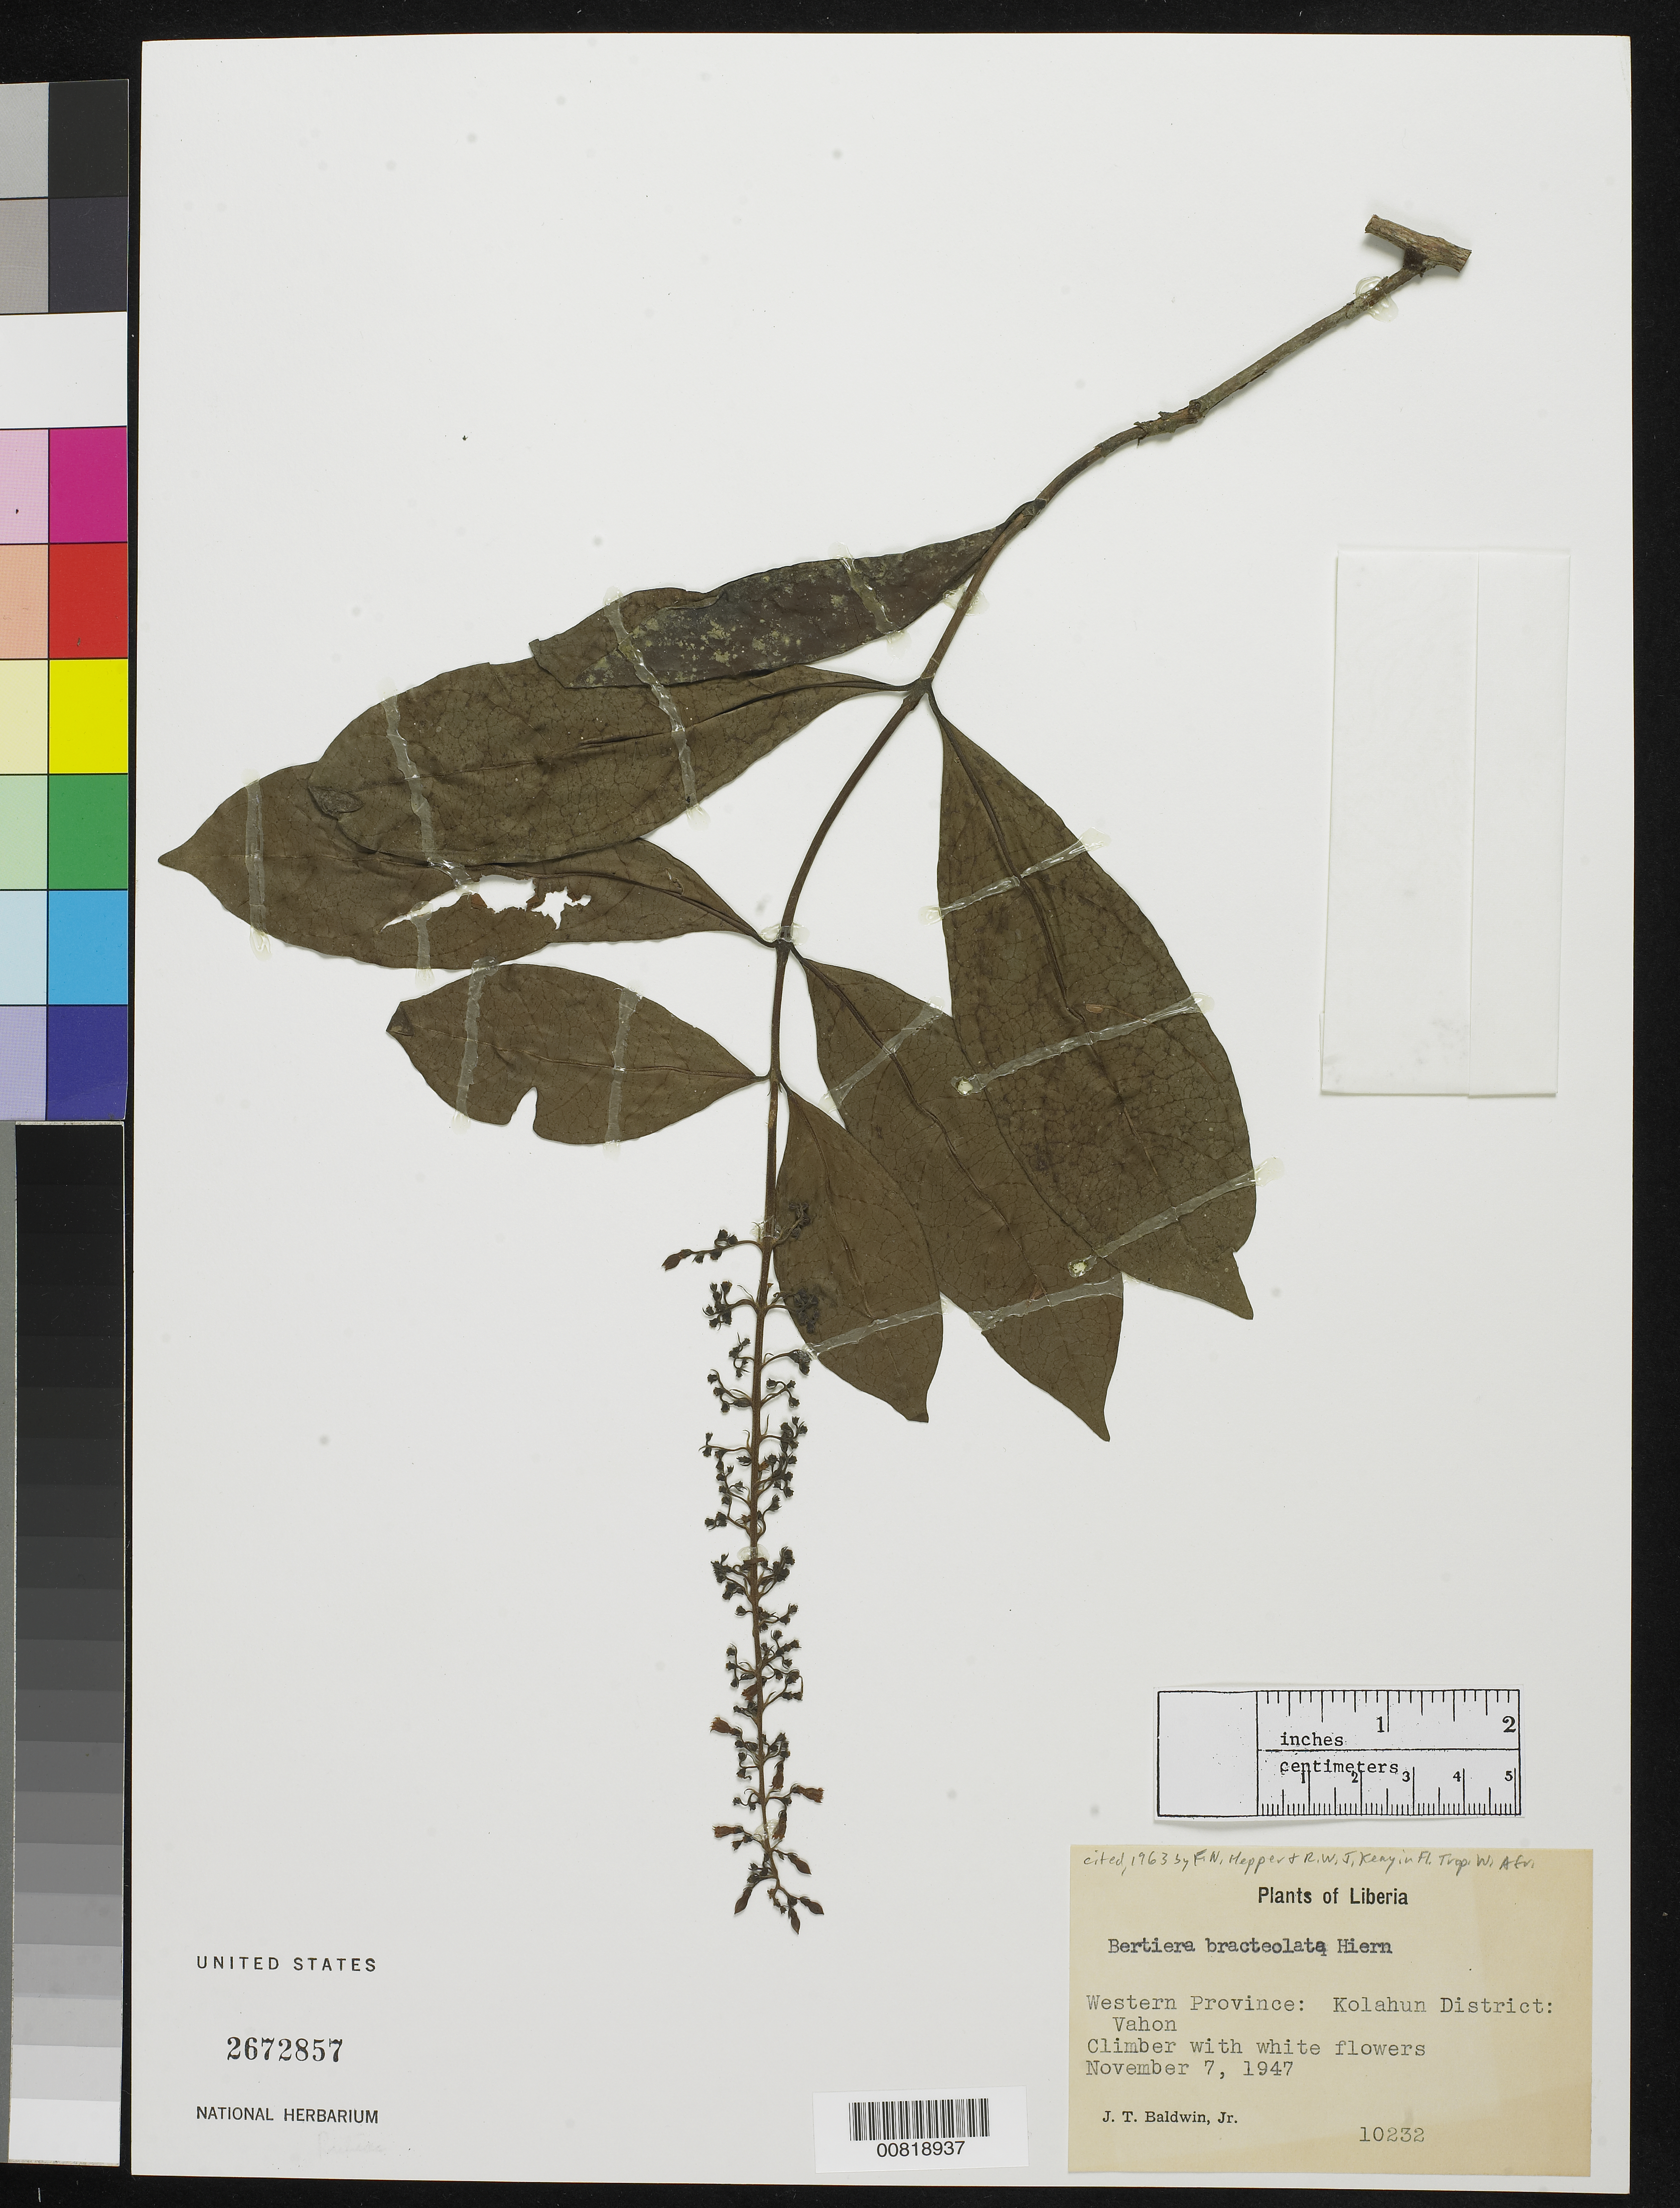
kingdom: Plantae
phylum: Tracheophyta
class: Magnoliopsida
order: Gentianales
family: Rubiaceae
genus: Bertiera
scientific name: Bertiera bracteolata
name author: Hiern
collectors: J. T. Baldwin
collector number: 10232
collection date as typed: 7 Nov 1947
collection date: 1947-11-07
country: Liberia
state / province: Lofa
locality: Western Province: Kolahun District, Vahon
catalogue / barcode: US 2672857